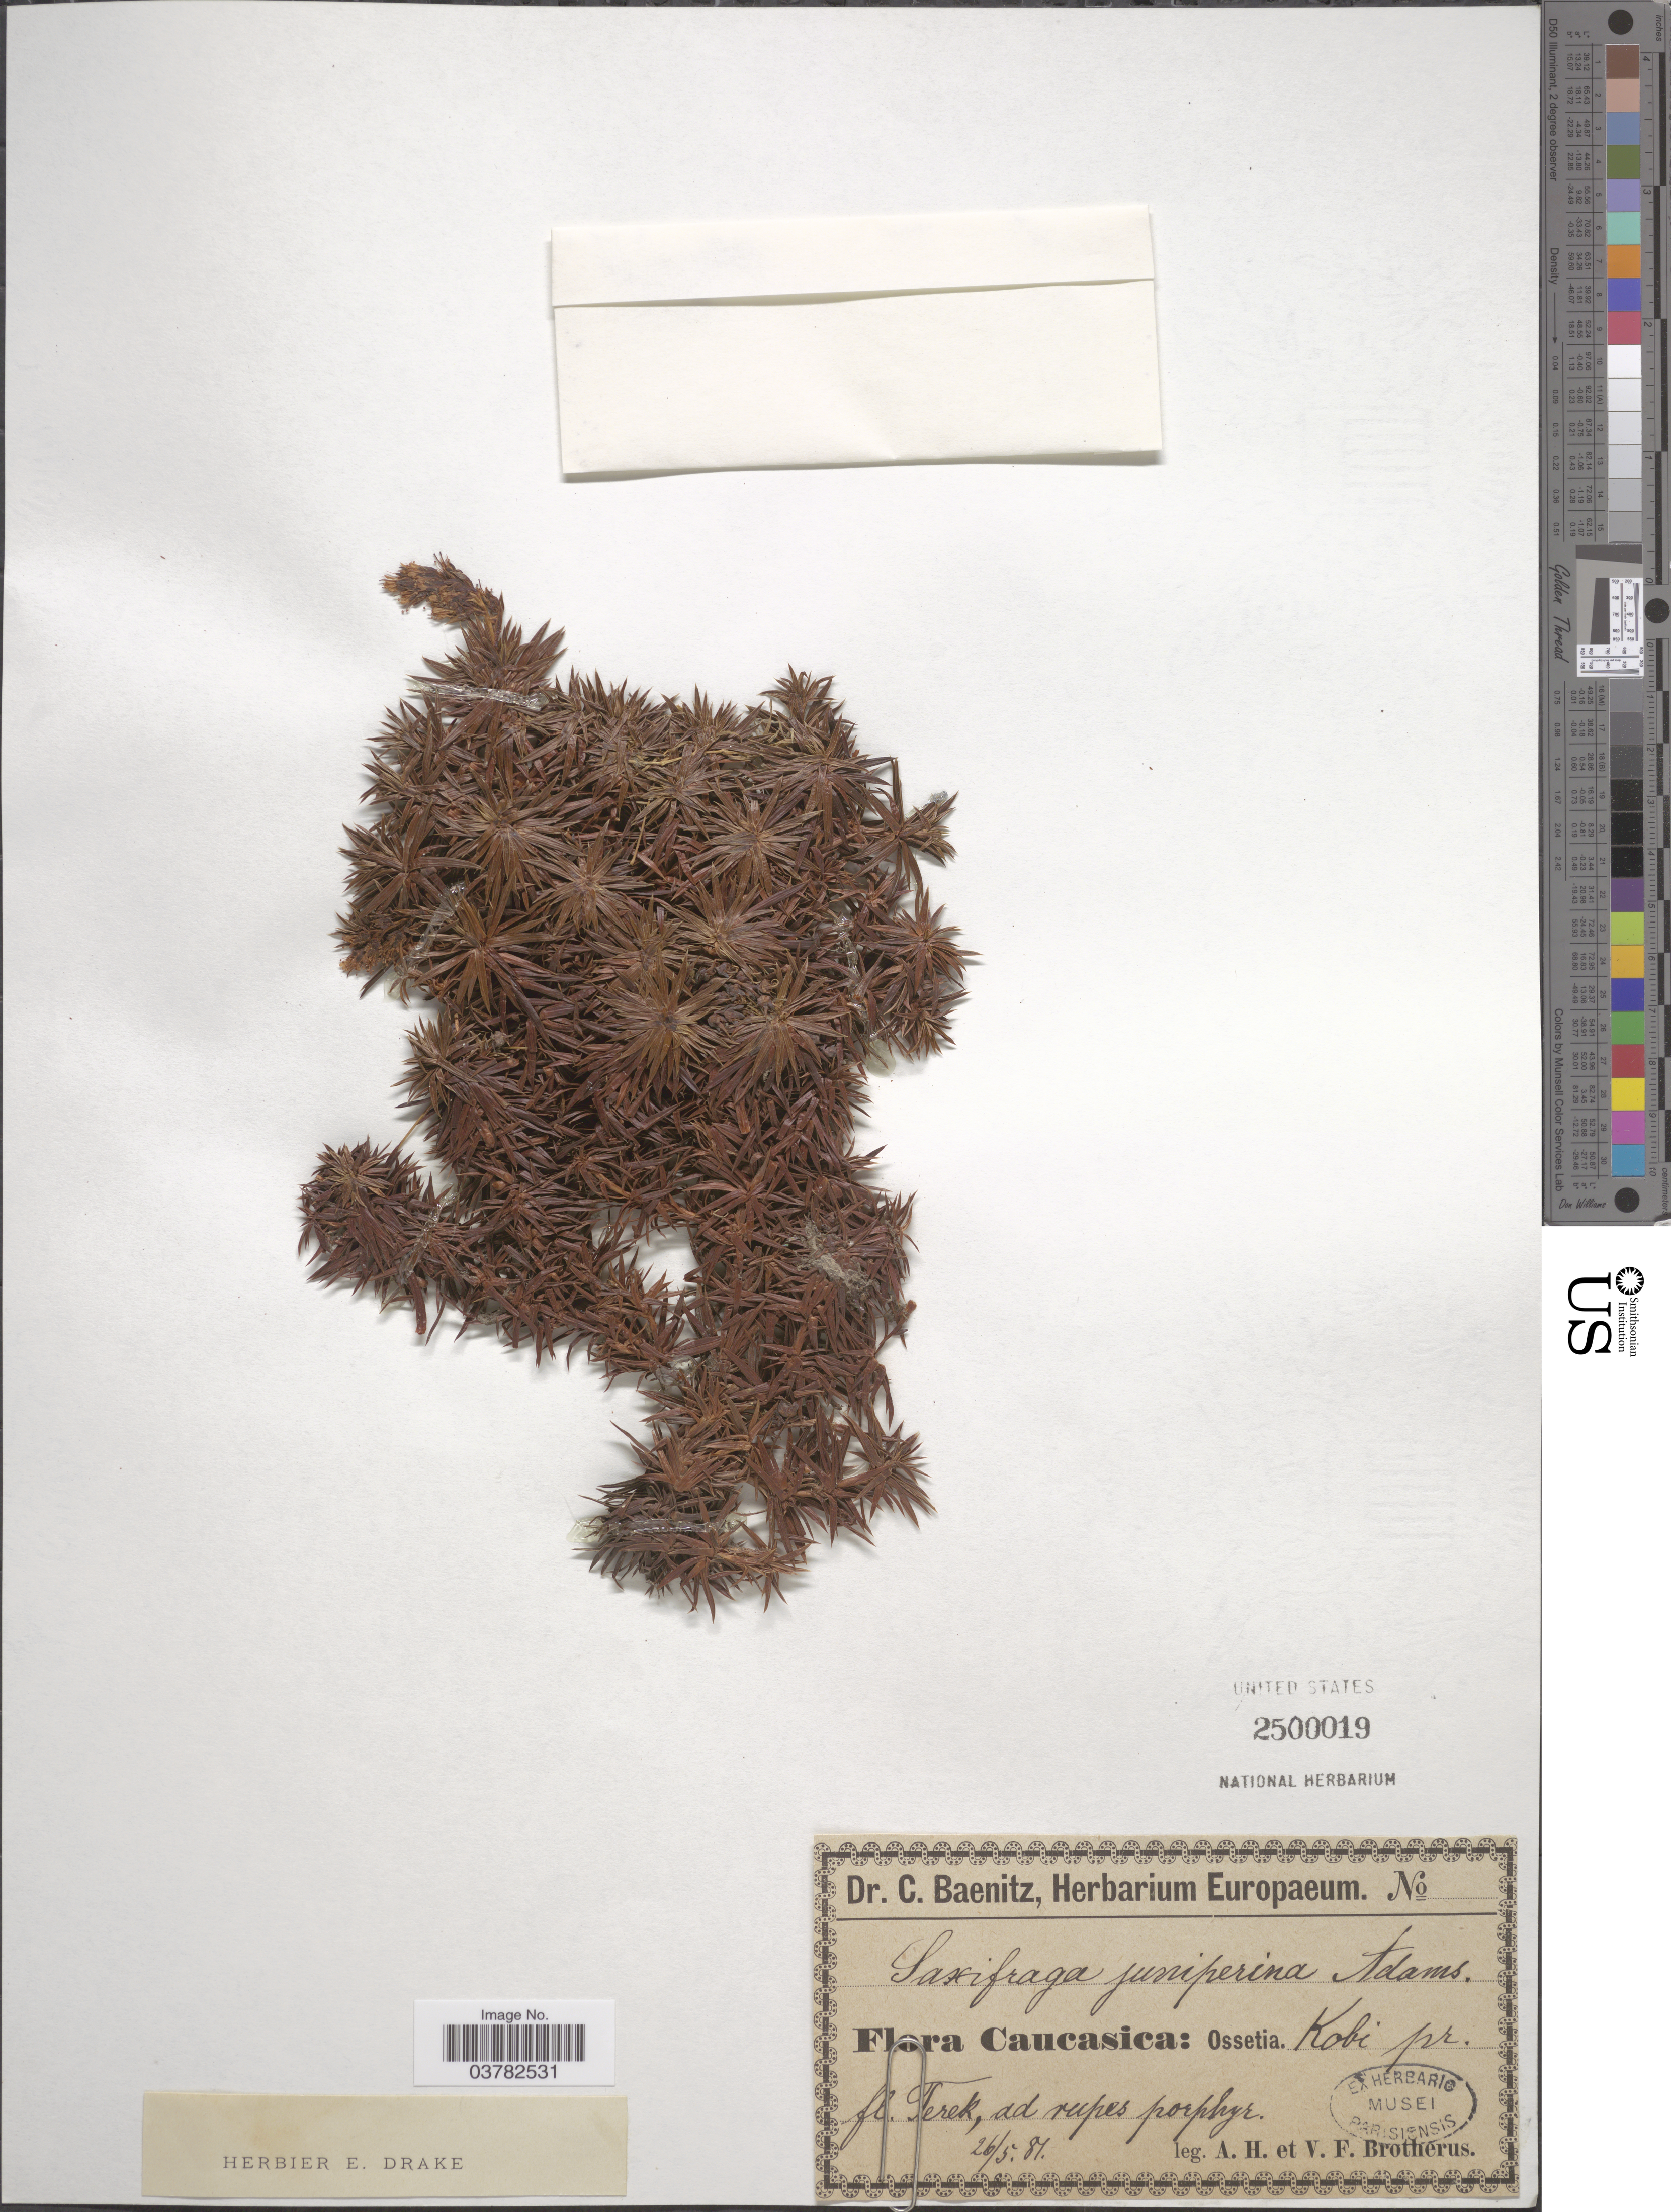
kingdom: Plantae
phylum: Tracheophyta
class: Magnoliopsida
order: Saxifragales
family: Saxifragaceae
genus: Saxifraga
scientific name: Saxifraga juniperifolia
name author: Adams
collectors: A. Brotherus & V. F. Brotherus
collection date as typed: Transcribed d/m/y: 26/5/81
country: Georgia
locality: Caucasica: Ossetia. Kobi pr. fl. Terek, ad rupes porphyr.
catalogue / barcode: US 2500019